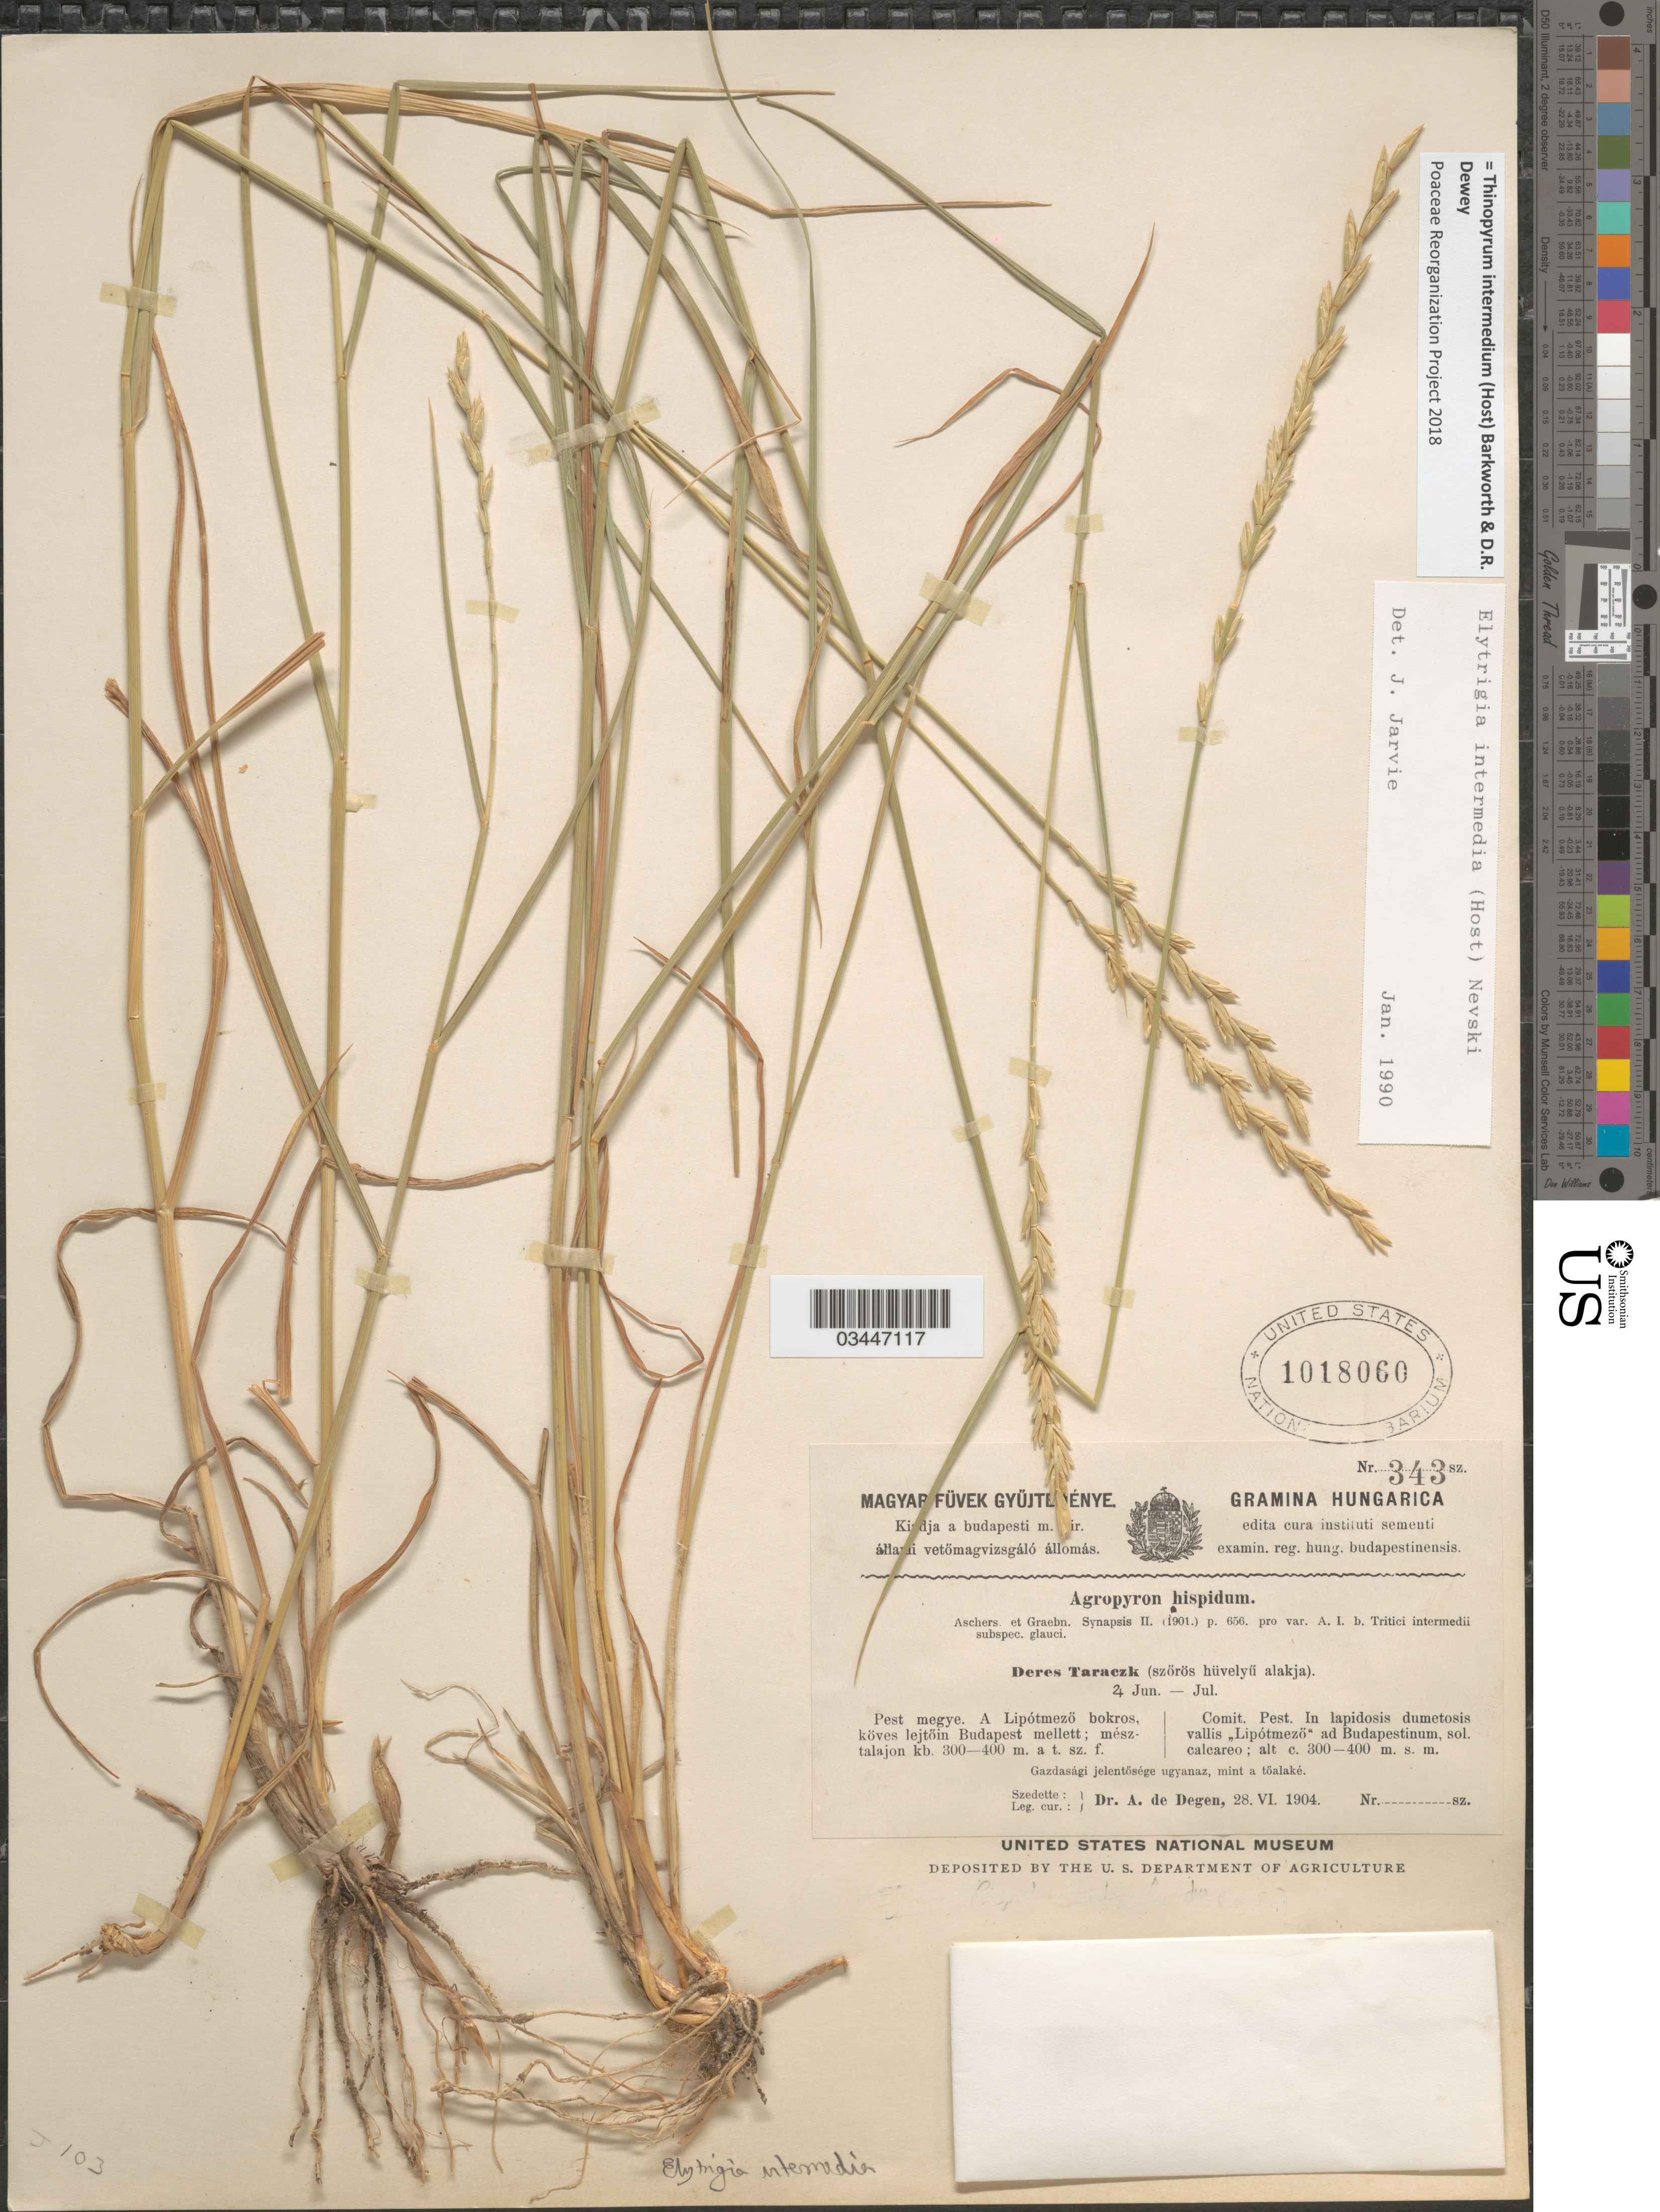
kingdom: Plantae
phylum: Tracheophyta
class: Liliopsida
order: Poales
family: Poaceae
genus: Thinopyrum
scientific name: Thinopyrum intermedium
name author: (Host) Barkworth & Dewey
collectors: A. Degen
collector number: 343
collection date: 1904-06-28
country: Hungary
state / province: Pest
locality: Hungarica. Comit. Pest. In lapidosis dumetosis vallis "Lipótmezõ." ad Budapestinum, sol. calcareo.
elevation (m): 300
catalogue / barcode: US 1018060